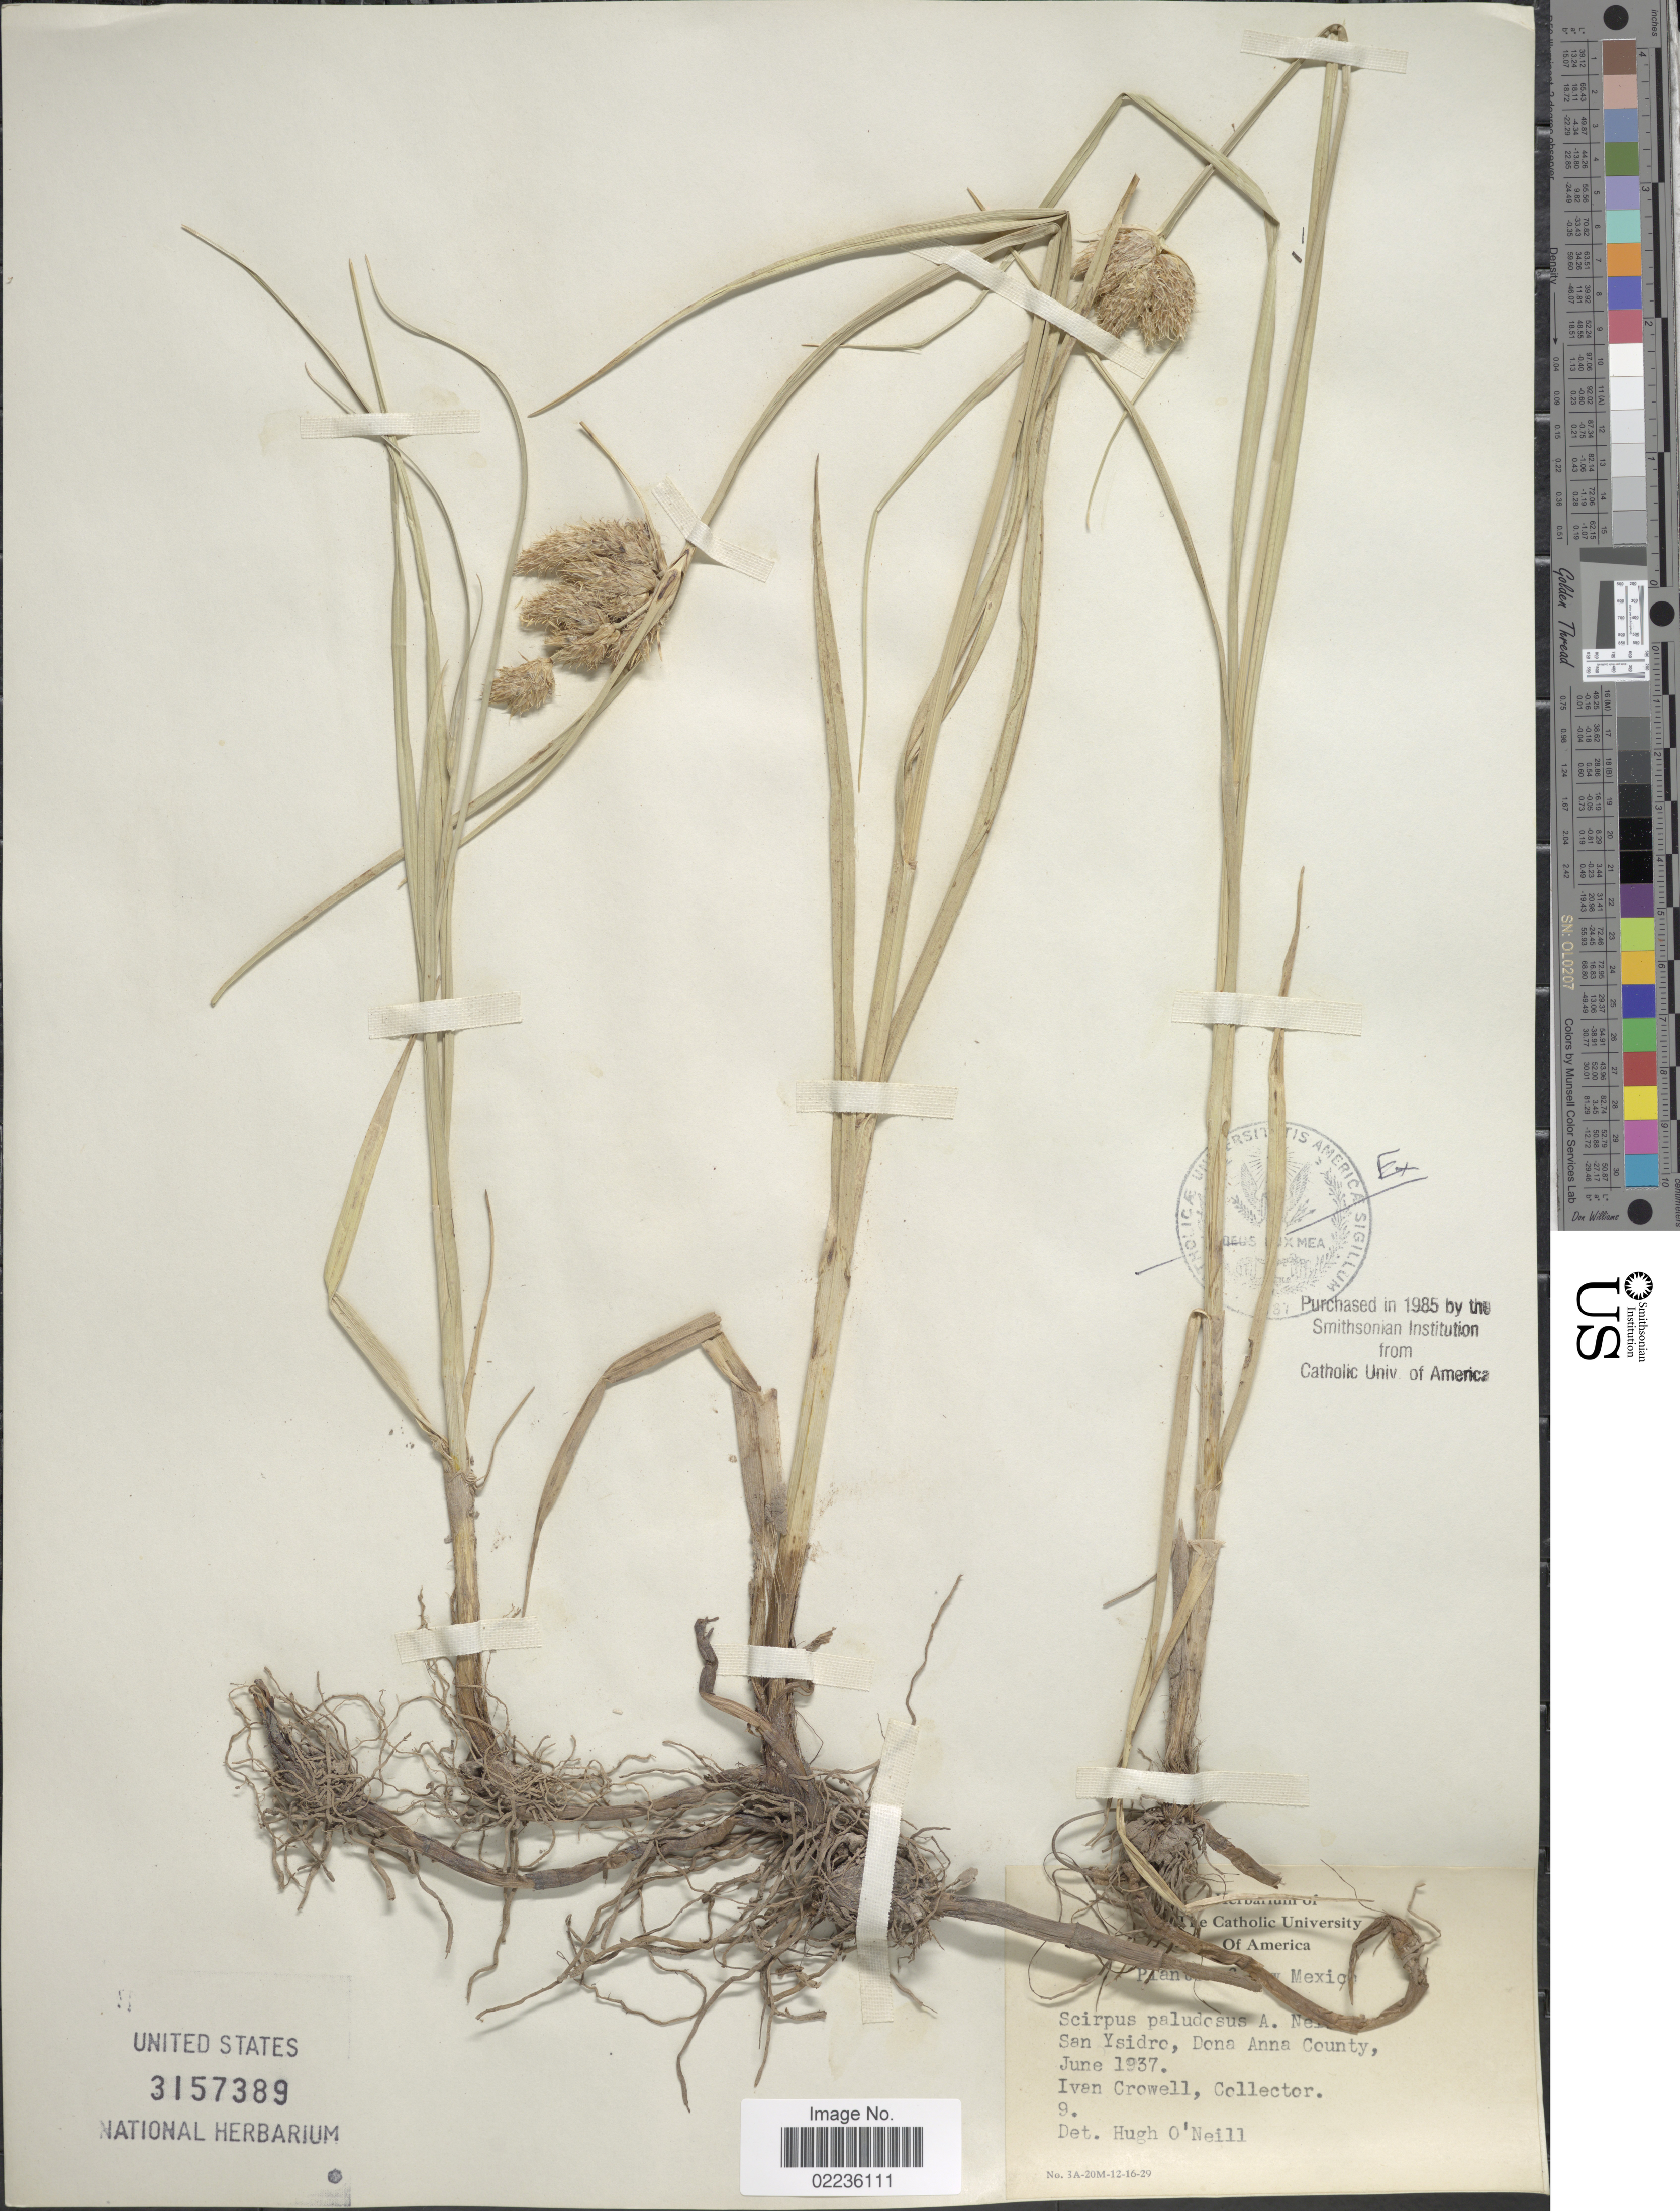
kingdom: Plantae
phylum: Tracheophyta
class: Liliopsida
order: Poales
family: Cyperaceae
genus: Bolboschoenus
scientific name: Bolboschoenus maritimus subsp. paludosus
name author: (A. Nelson) T. Koyama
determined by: Strong, M. T., (US), Smithsonian Institution - National Museum of Natural History (UNITED STATES)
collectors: I. Crowell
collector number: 9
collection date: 1937-06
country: United States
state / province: New Mexico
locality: San Ysidro, Dona Anna County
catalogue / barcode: US 3157389